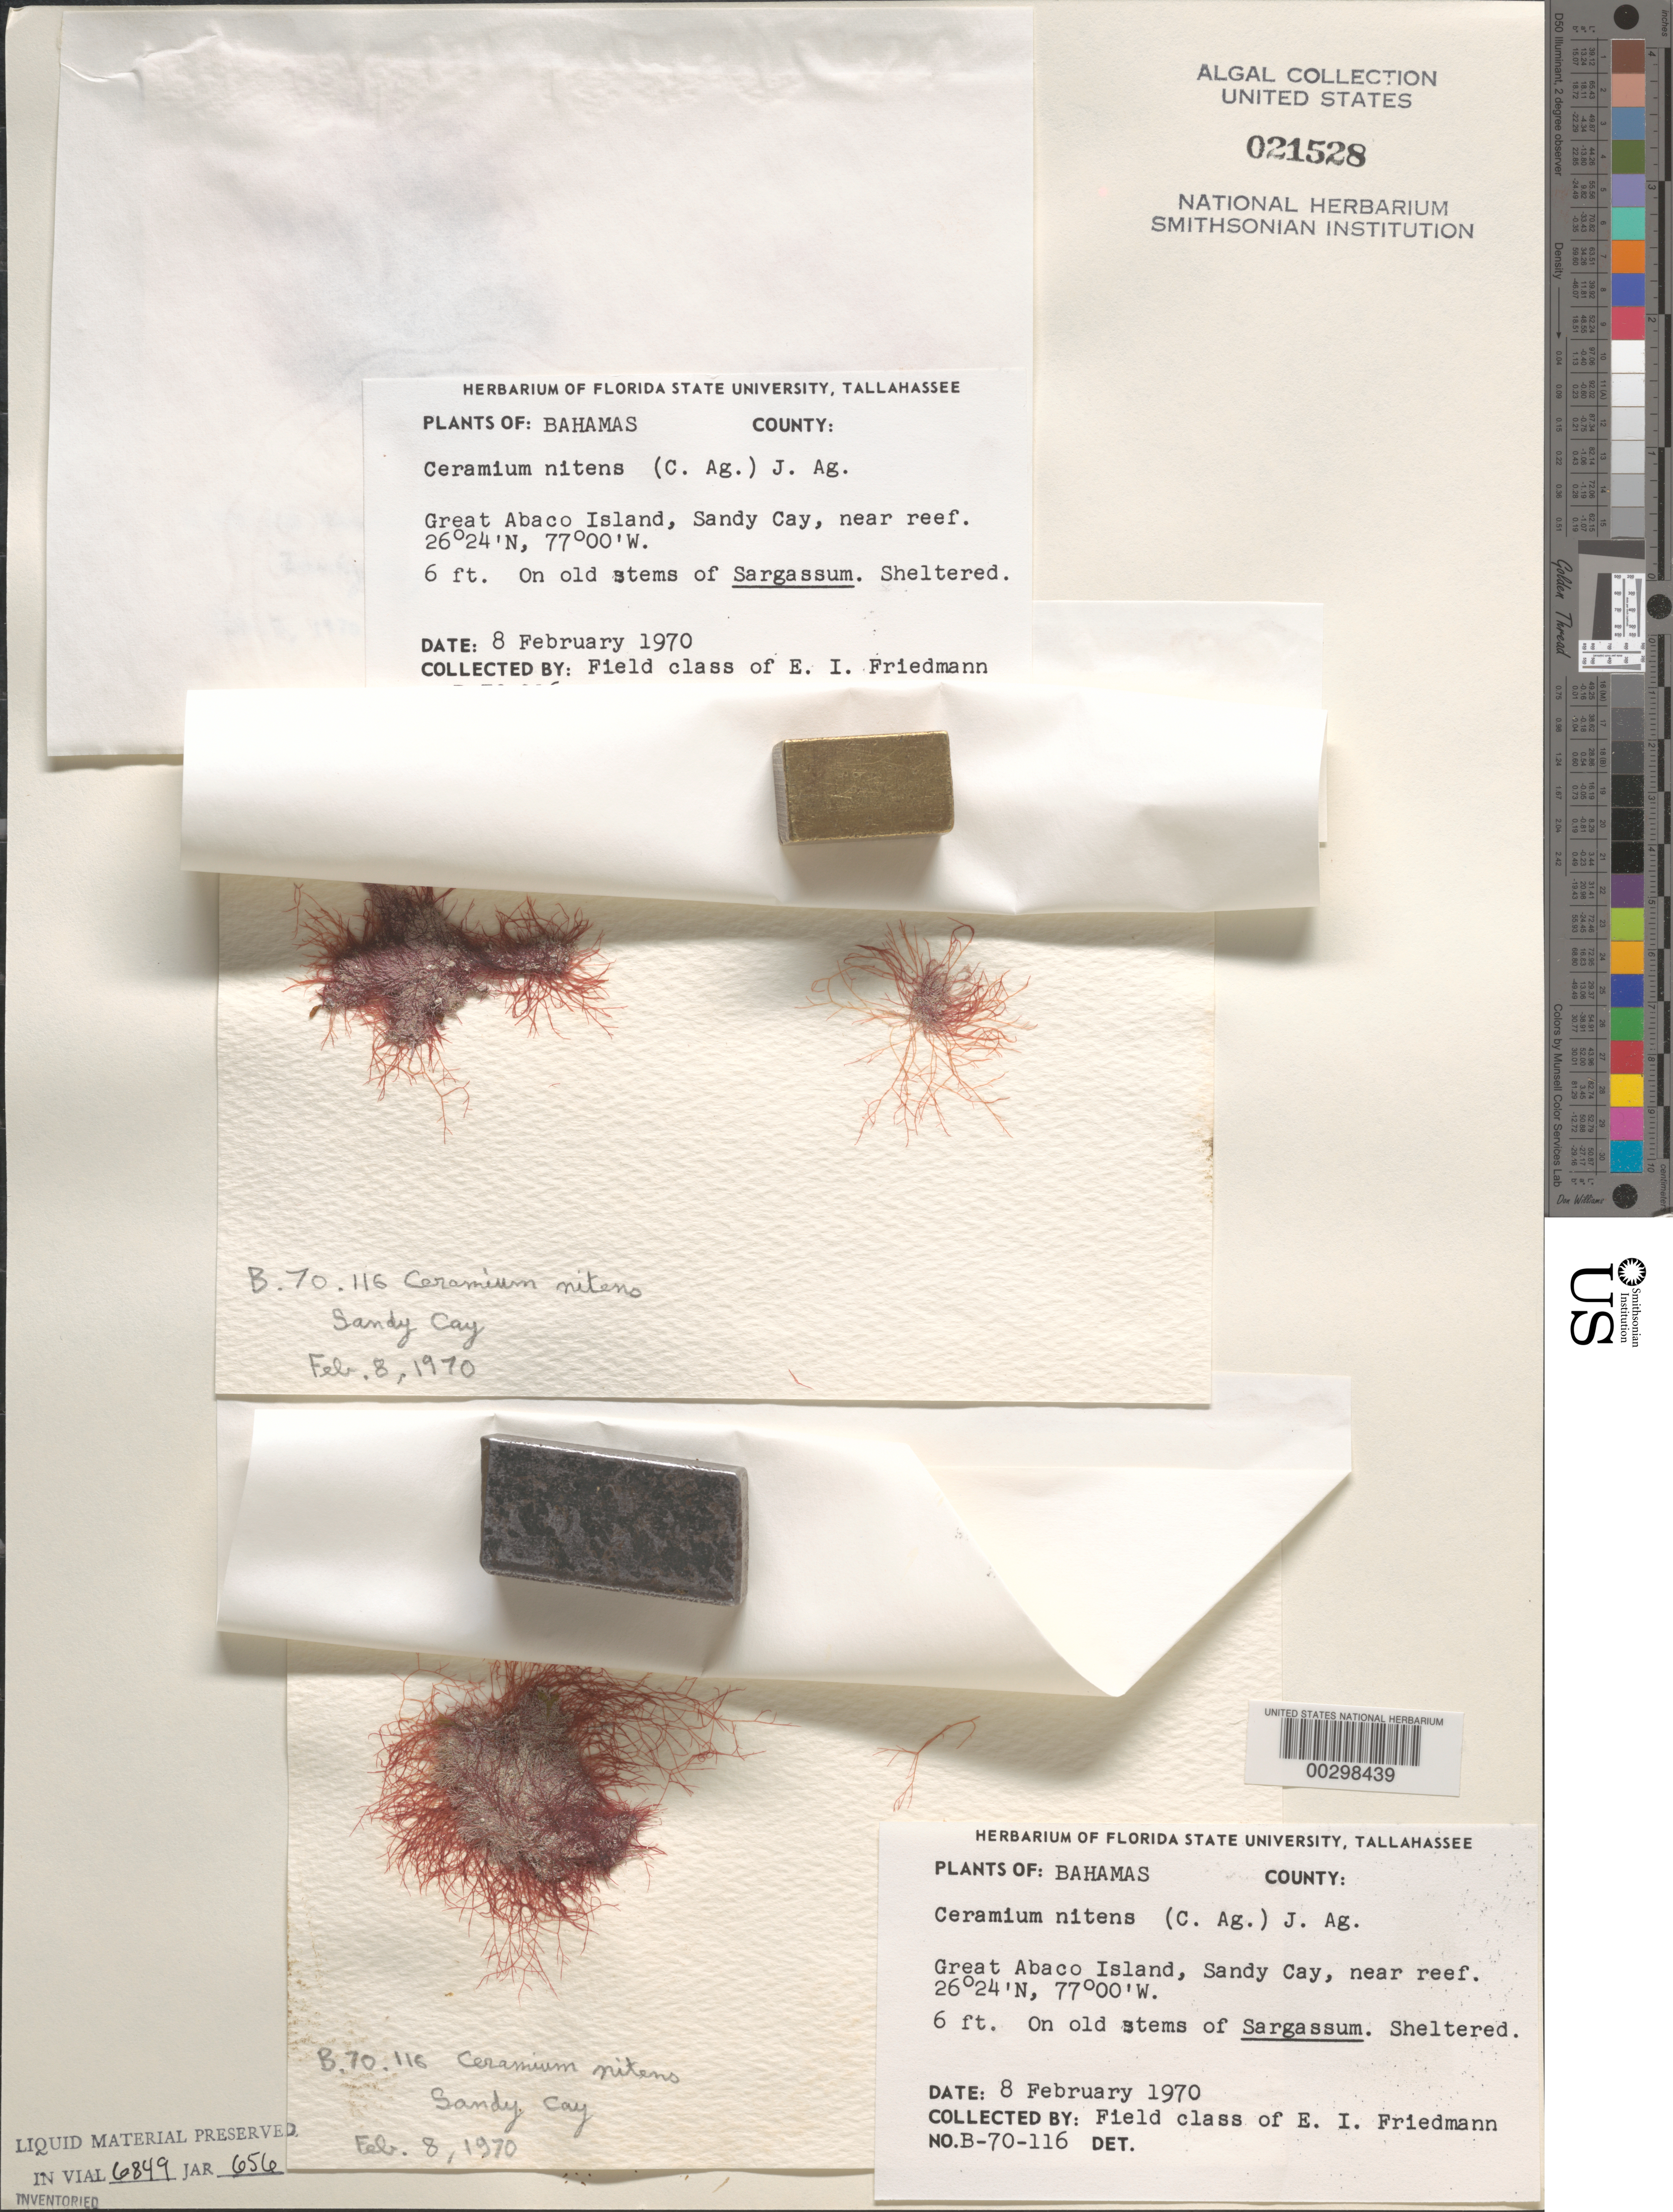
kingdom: Plantae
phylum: Rhodophyta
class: Florideophyceae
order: Ceramiales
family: Ceramiaceae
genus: Ceramium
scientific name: Ceramium nitens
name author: (C. Agardh) J. Agardh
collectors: E. Friedmann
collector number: B-70-116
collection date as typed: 08 Feb 1970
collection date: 1970-02-08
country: Bahamas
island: Great Abaco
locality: Sandy Cay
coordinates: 26 24" N, 77 00" W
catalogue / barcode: US 21528